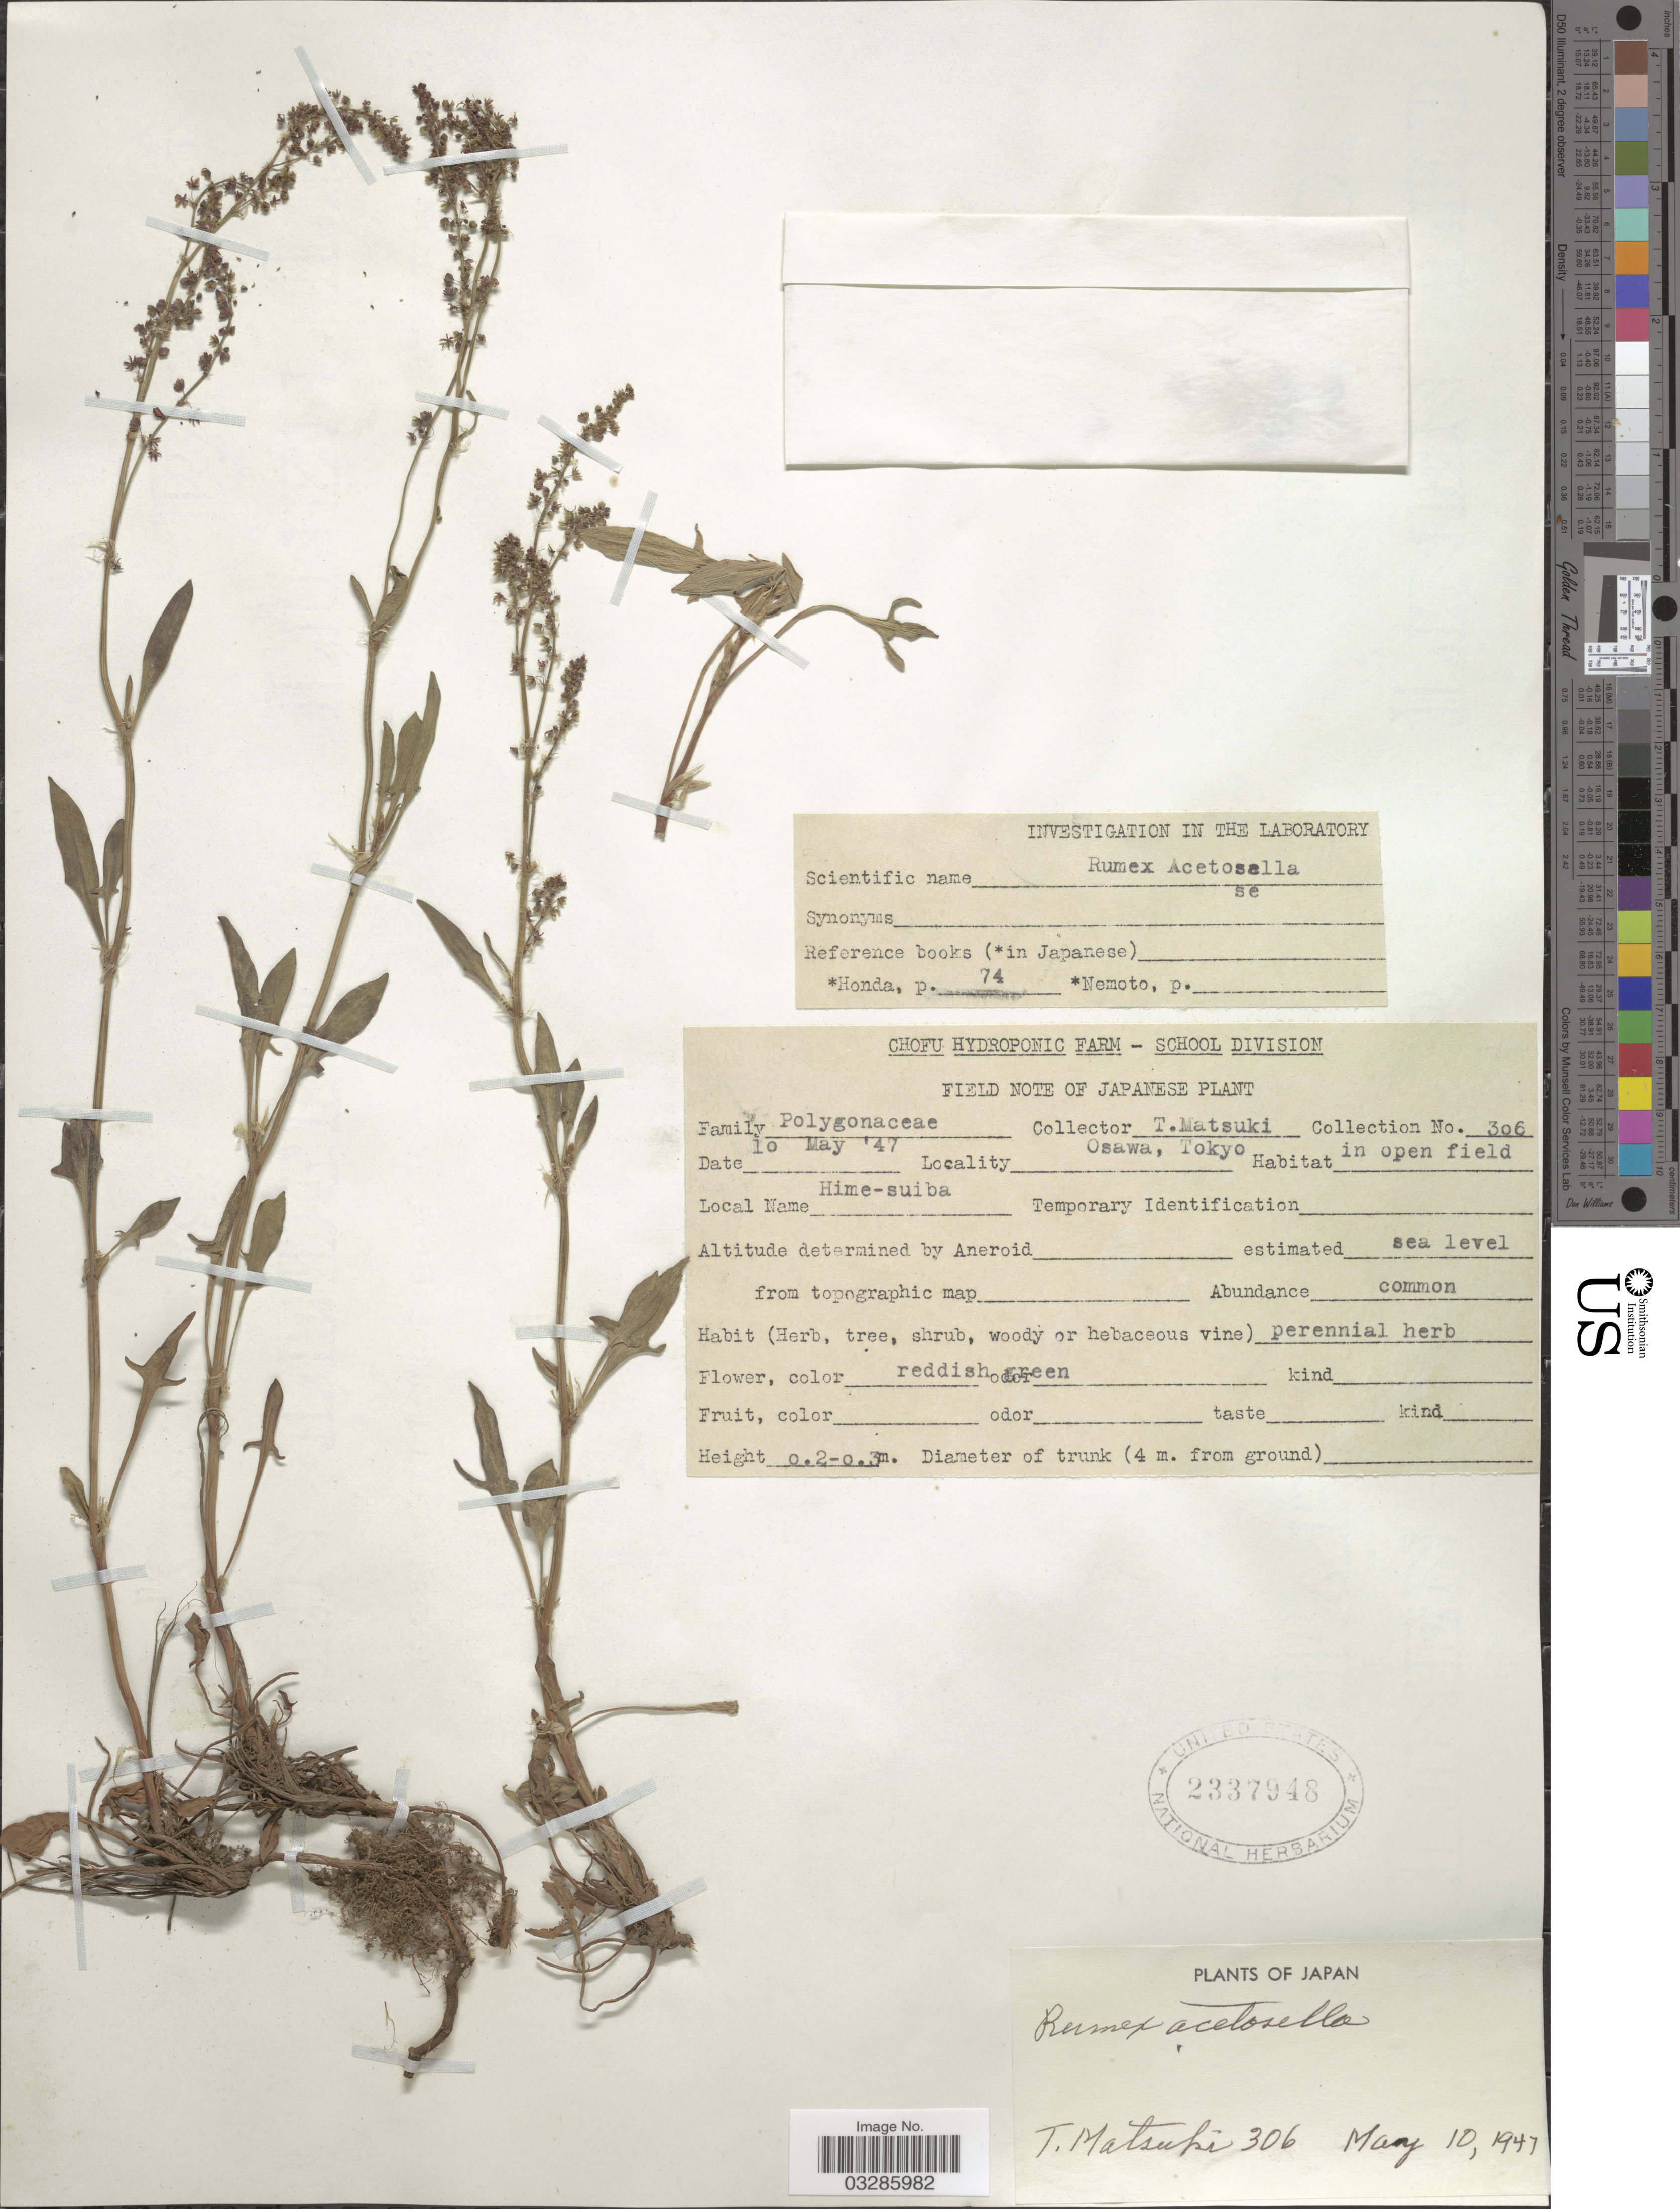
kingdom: Plantae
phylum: Tracheophyta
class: Magnoliopsida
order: Caryophyllales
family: Polygonaceae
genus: Rumex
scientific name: Rumex acetosella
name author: L.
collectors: T. Matsuki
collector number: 306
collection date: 1947-05-10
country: Japan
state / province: Tokyo, Federal City of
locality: Osawa, Tokyo.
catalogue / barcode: US 2337948